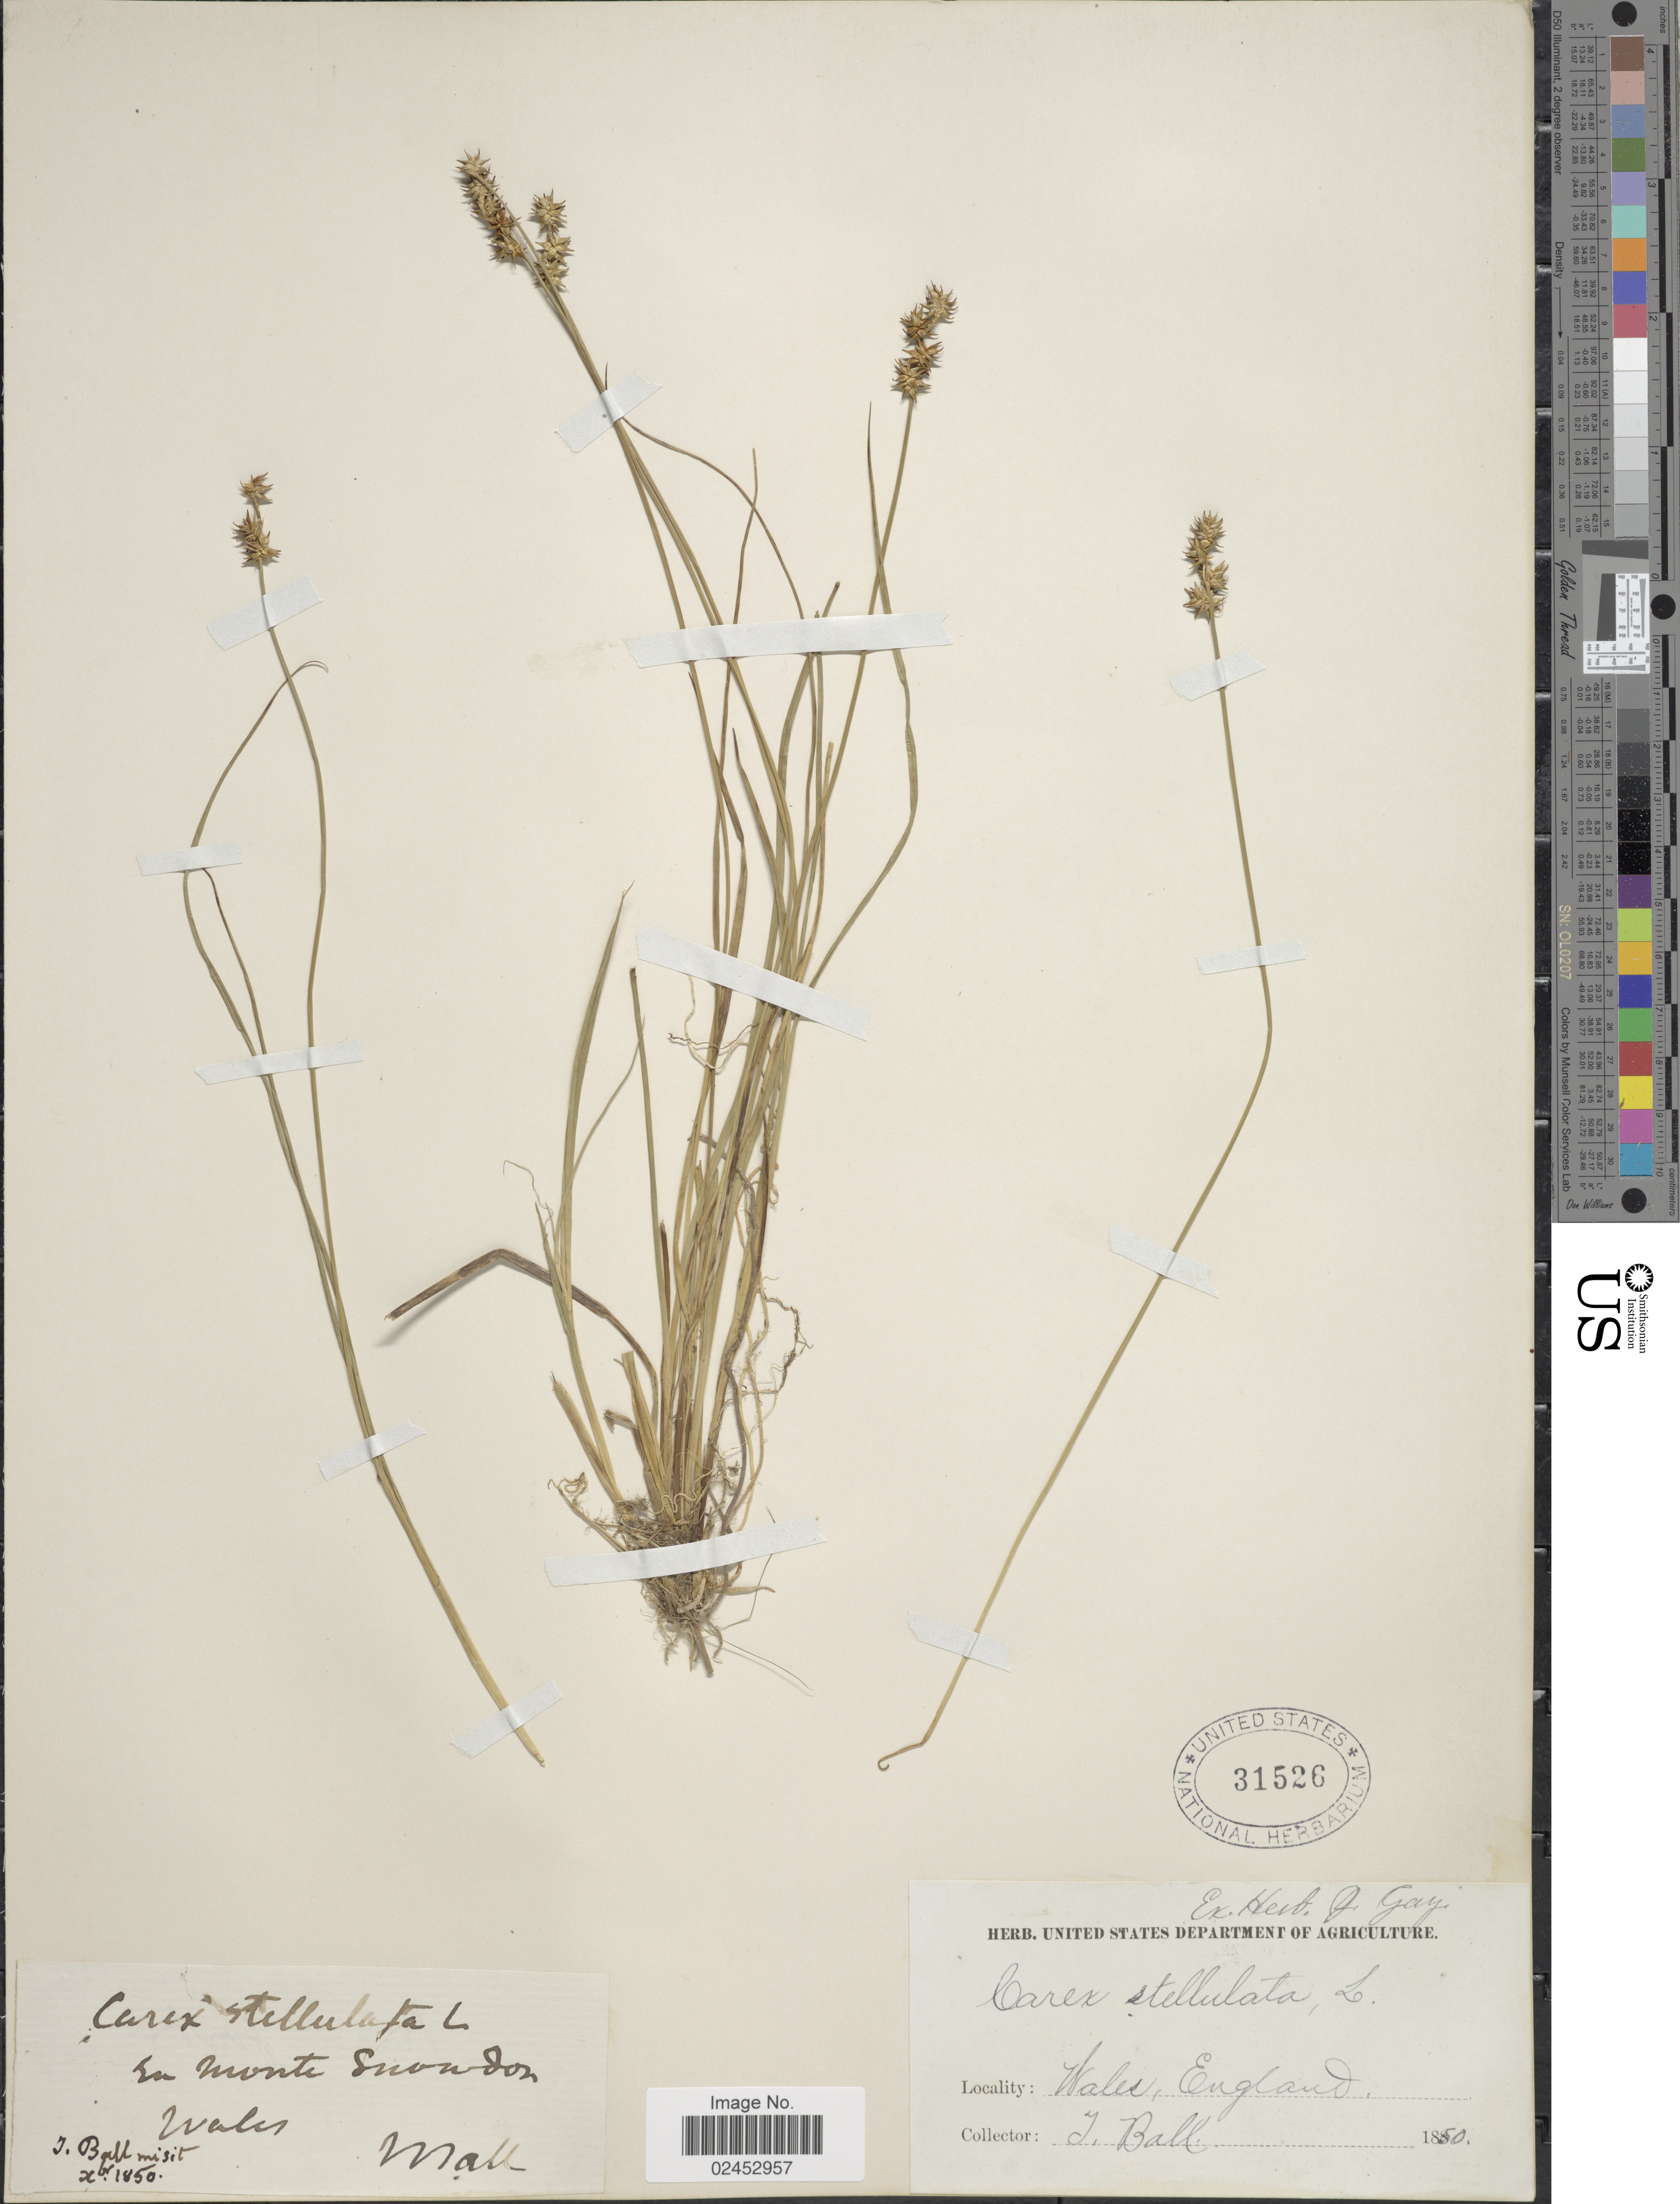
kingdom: Plantae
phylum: Tracheophyta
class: Liliopsida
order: Poales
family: Cyperaceae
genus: Carex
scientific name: Carex echinata subsp. echinata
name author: Murray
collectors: J. Ball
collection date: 1850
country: United Kingdom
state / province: Wales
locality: In monte Snowdon, Wales, England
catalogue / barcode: US 31526